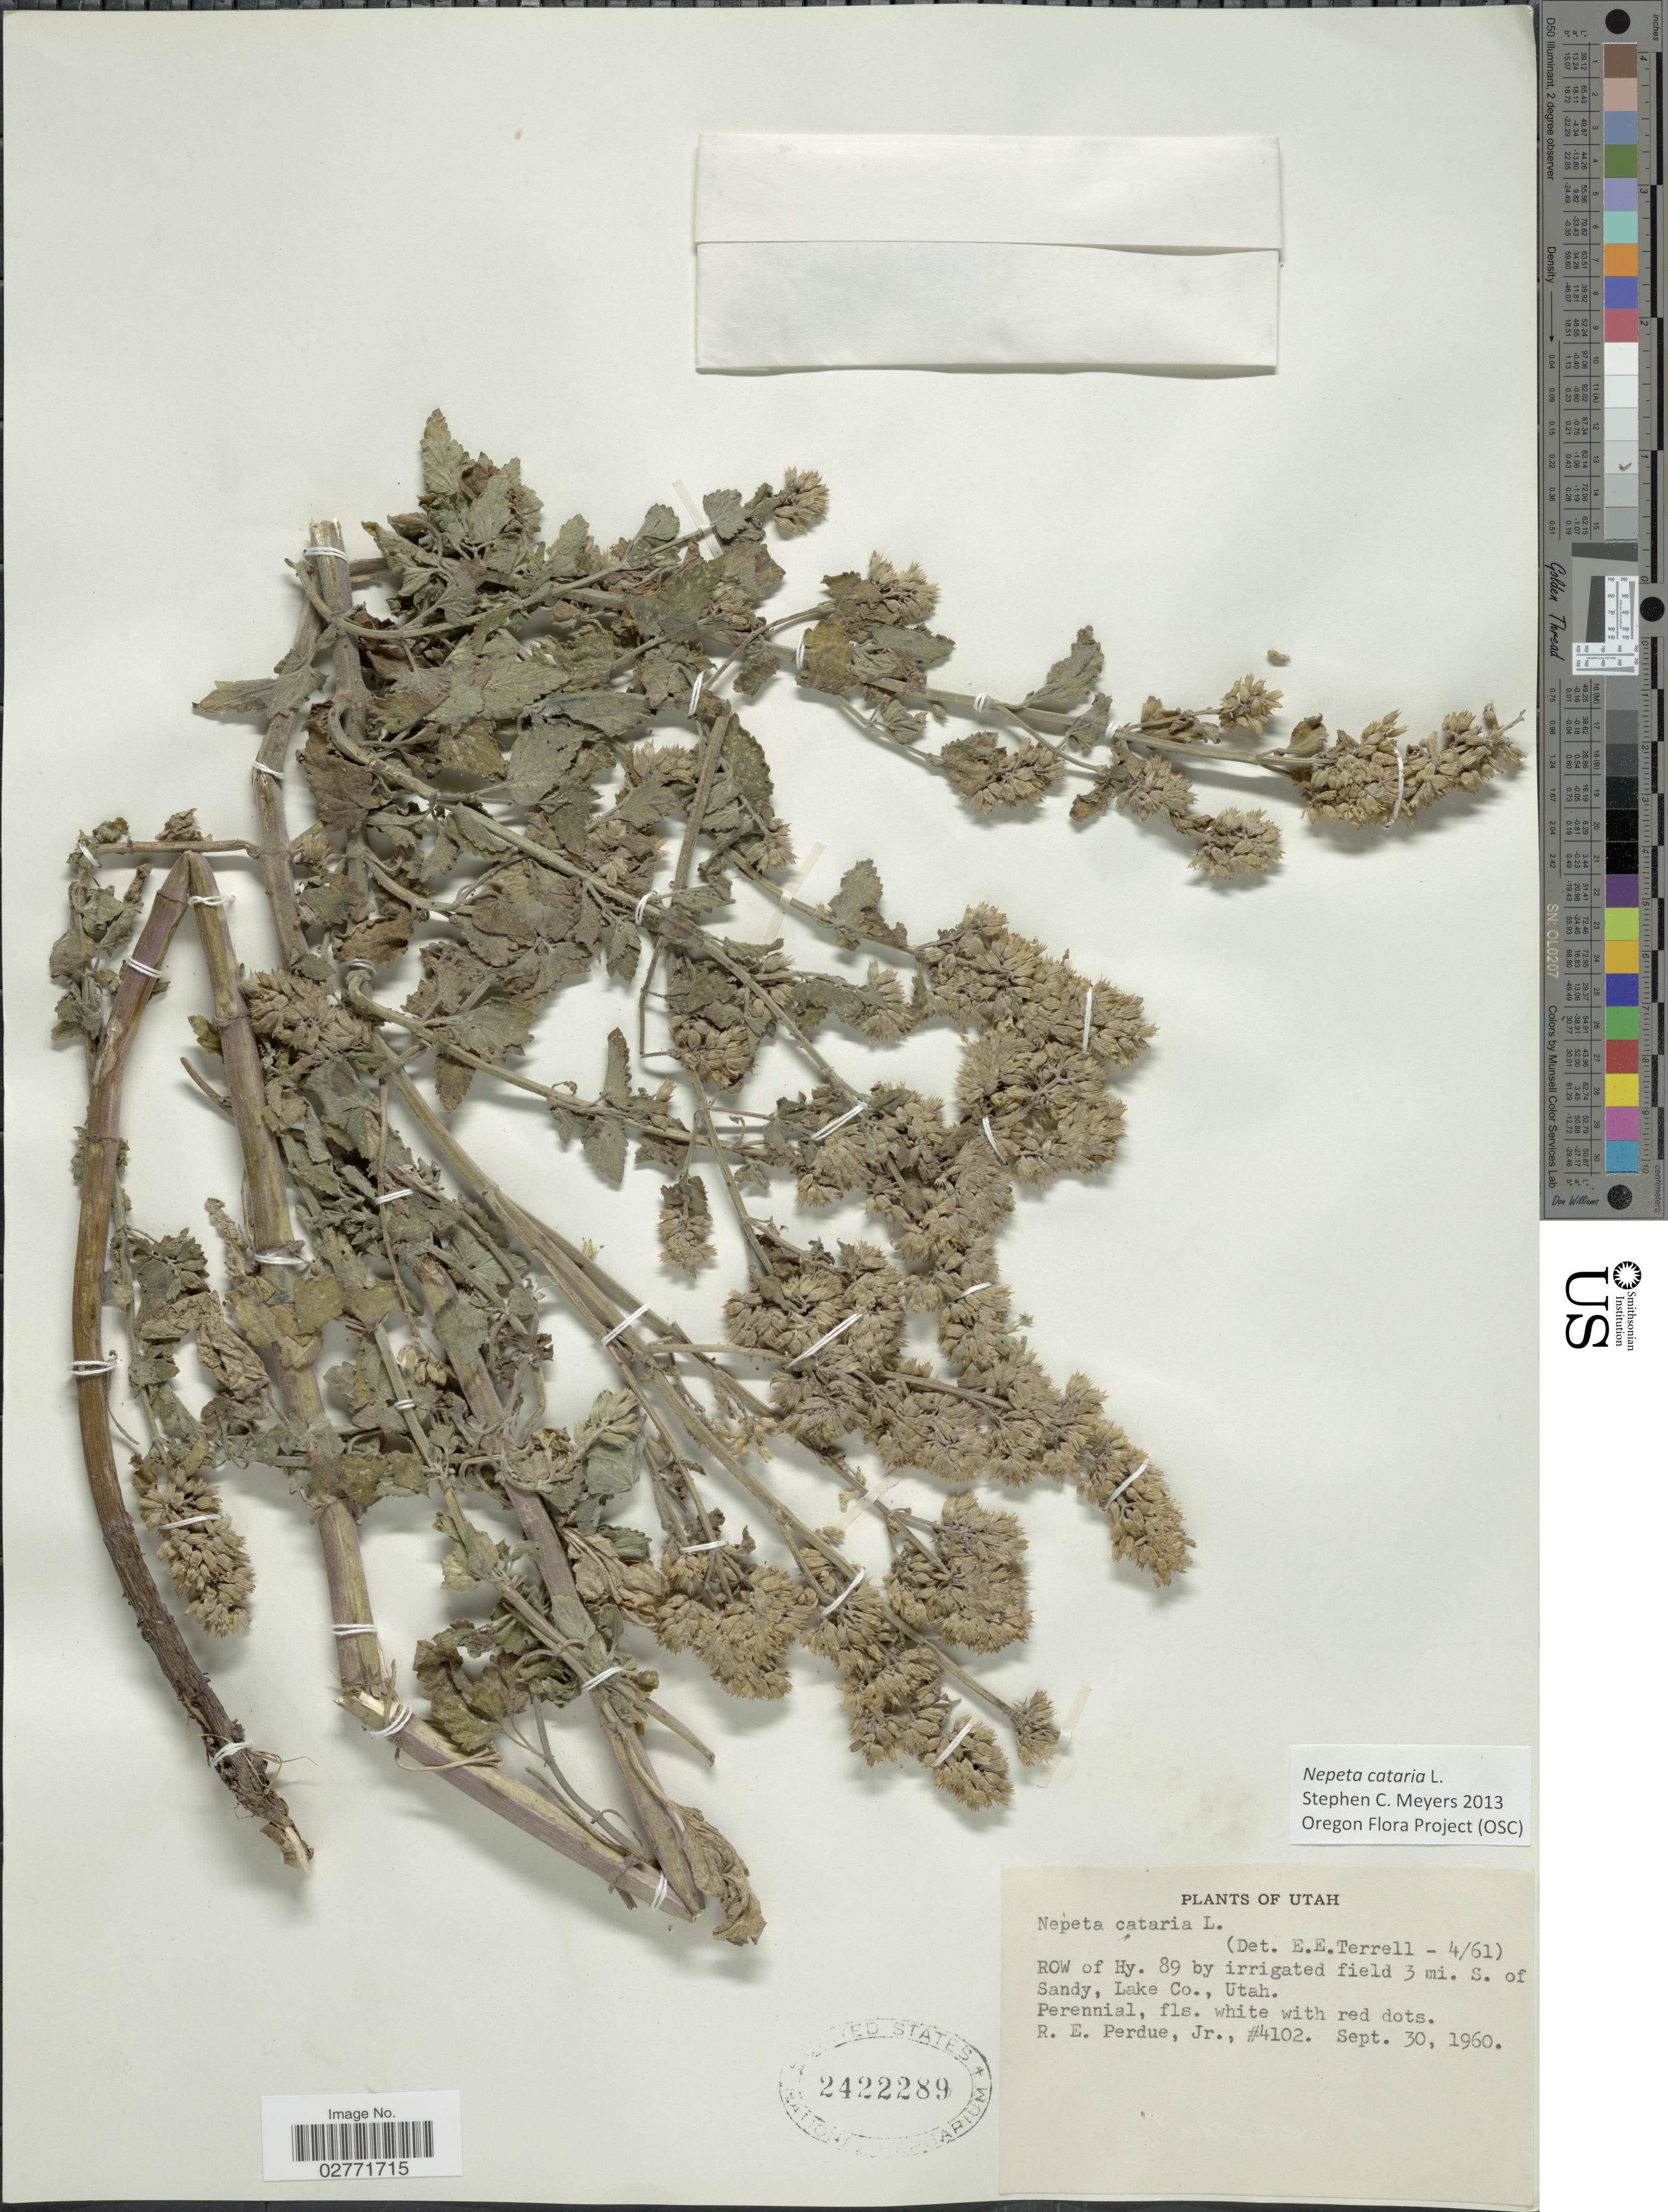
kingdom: Plantae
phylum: Tracheophyta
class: Magnoliopsida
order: Lamiales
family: Lamiaceae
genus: Nepeta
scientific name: Nepeta cataria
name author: L.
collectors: R. E. Perdue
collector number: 4102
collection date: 1960-09-30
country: United States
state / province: Utah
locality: ROW of Hy. 89 by irrigated field 3 mi. S. of Sandy, Lake Co.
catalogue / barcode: US 2422289